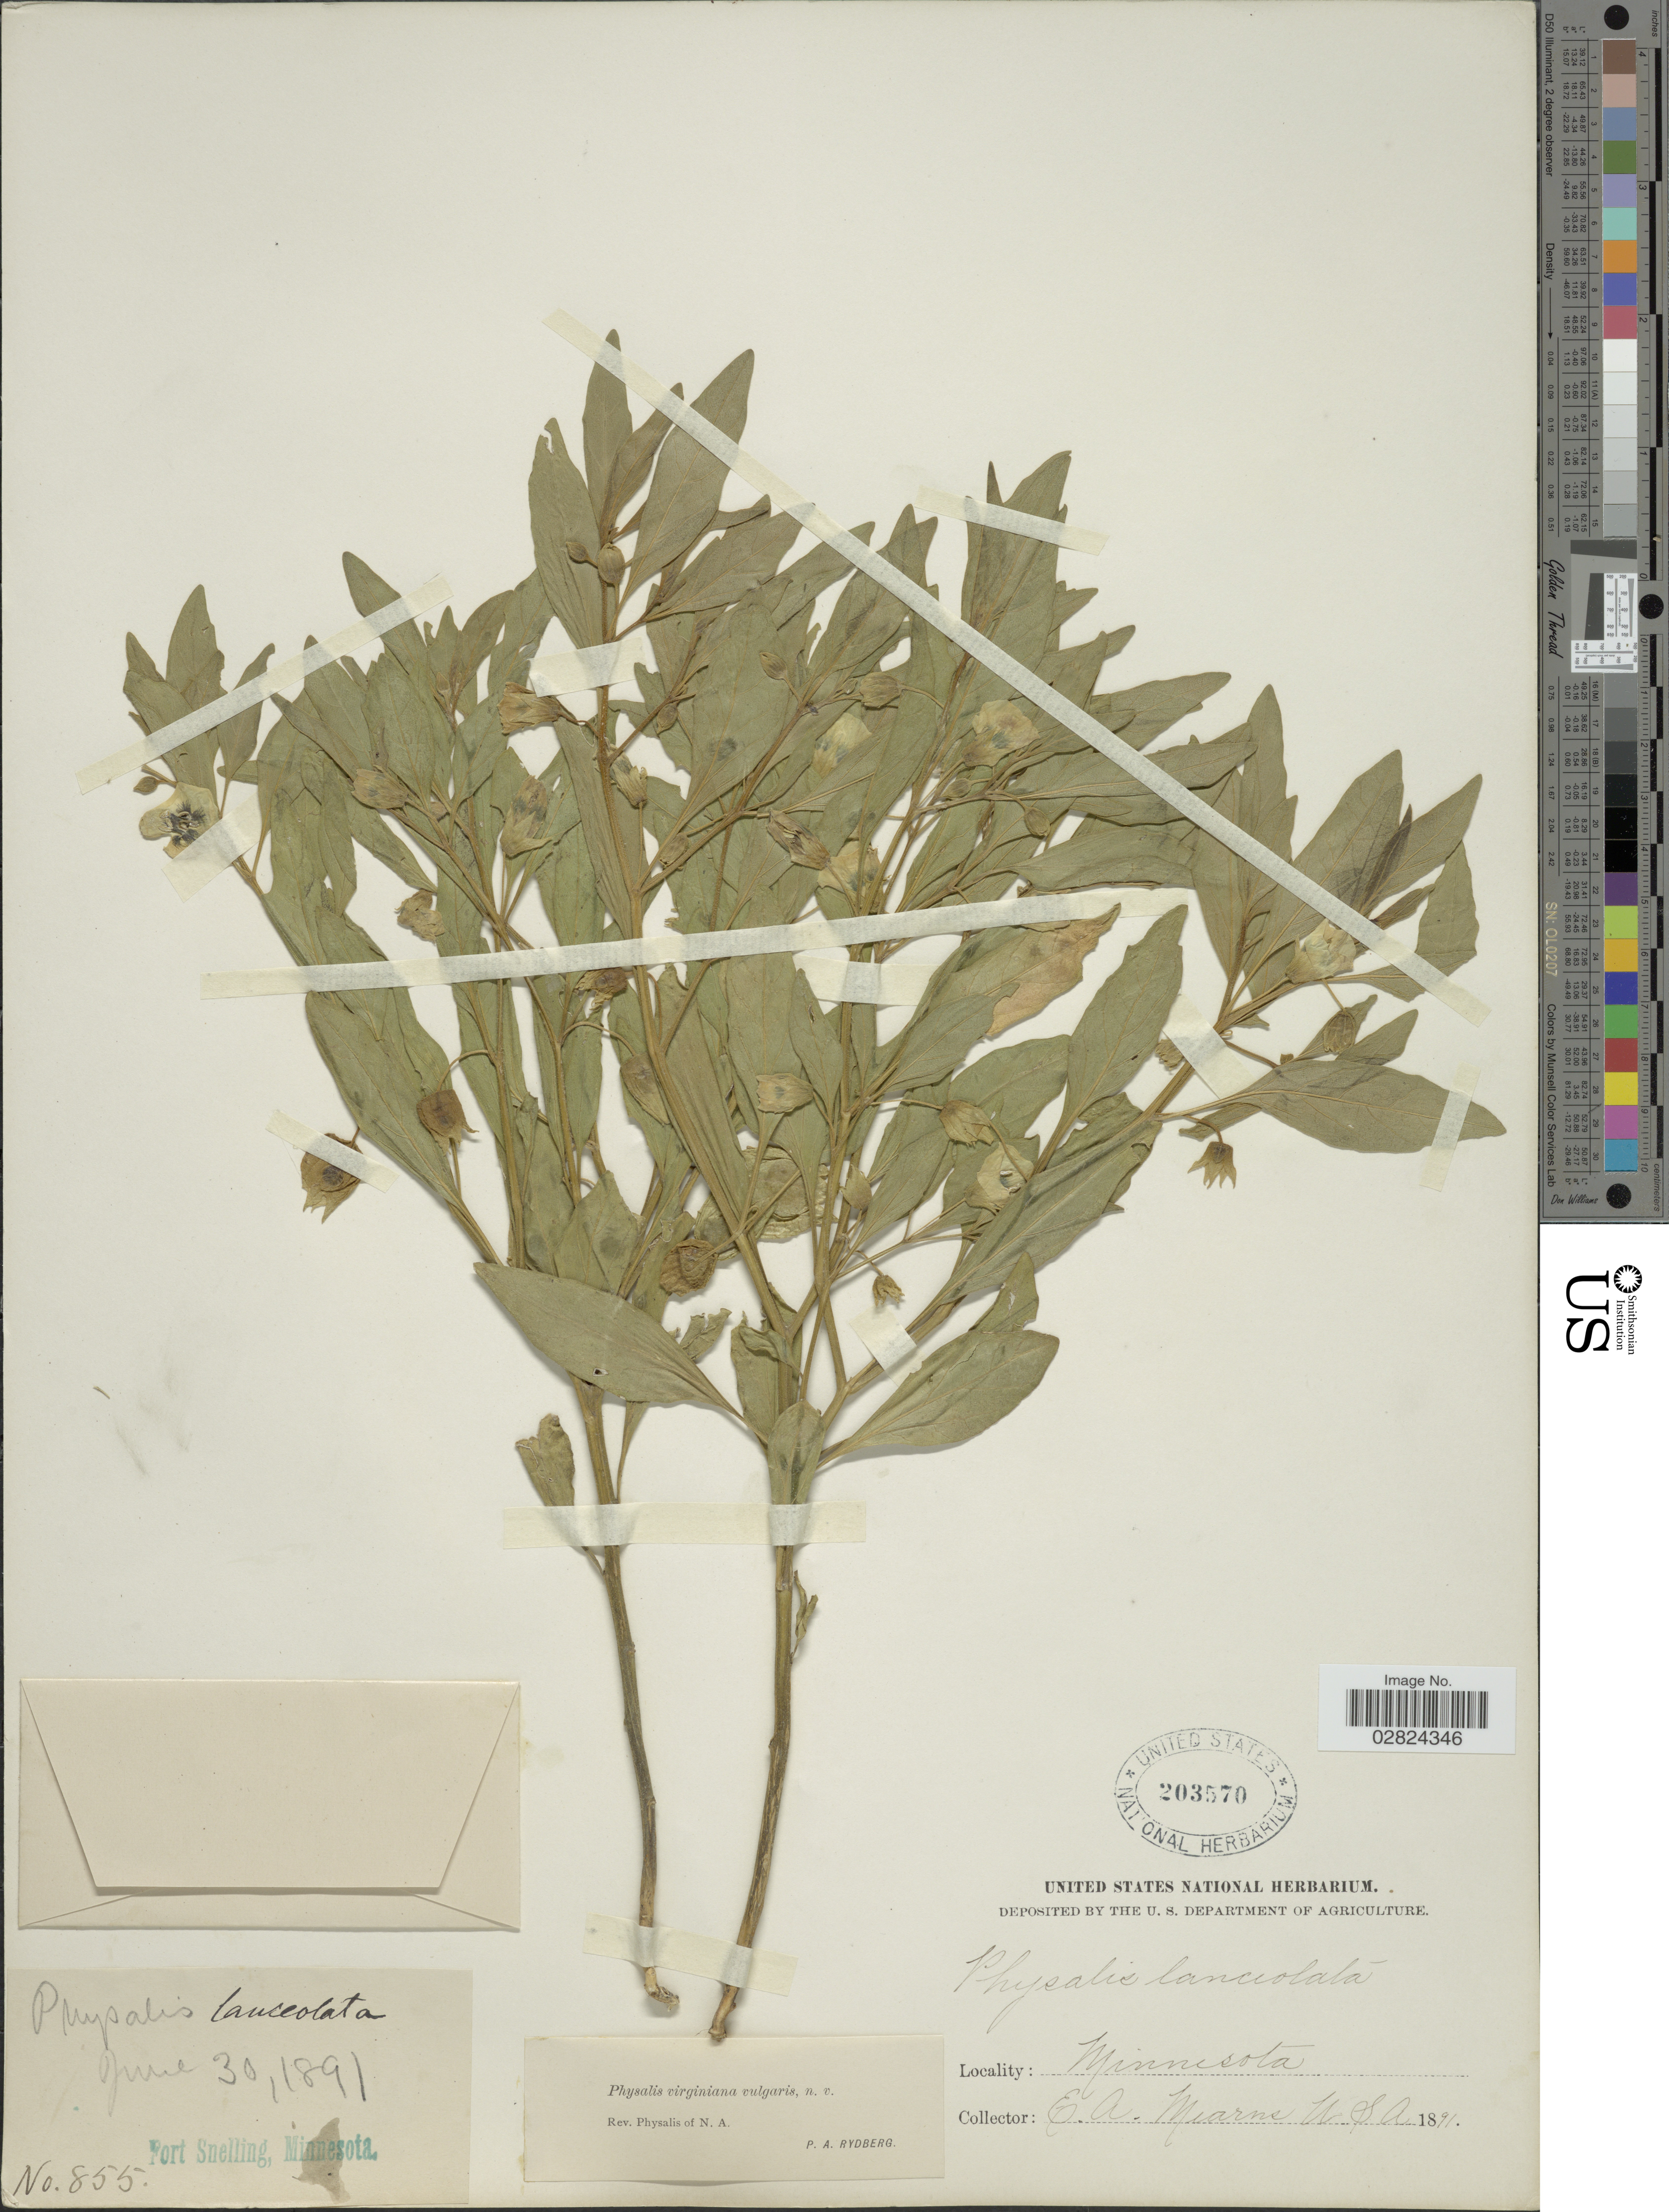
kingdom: Plantae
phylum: Tracheophyta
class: Magnoliopsida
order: Solanales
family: Solanaceae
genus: Physalis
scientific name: Physalis virginiana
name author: Mill.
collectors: E. A. Mearns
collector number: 855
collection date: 1891-06-30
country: United States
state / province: Minnesota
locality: Fort Snelling.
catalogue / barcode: US 203570